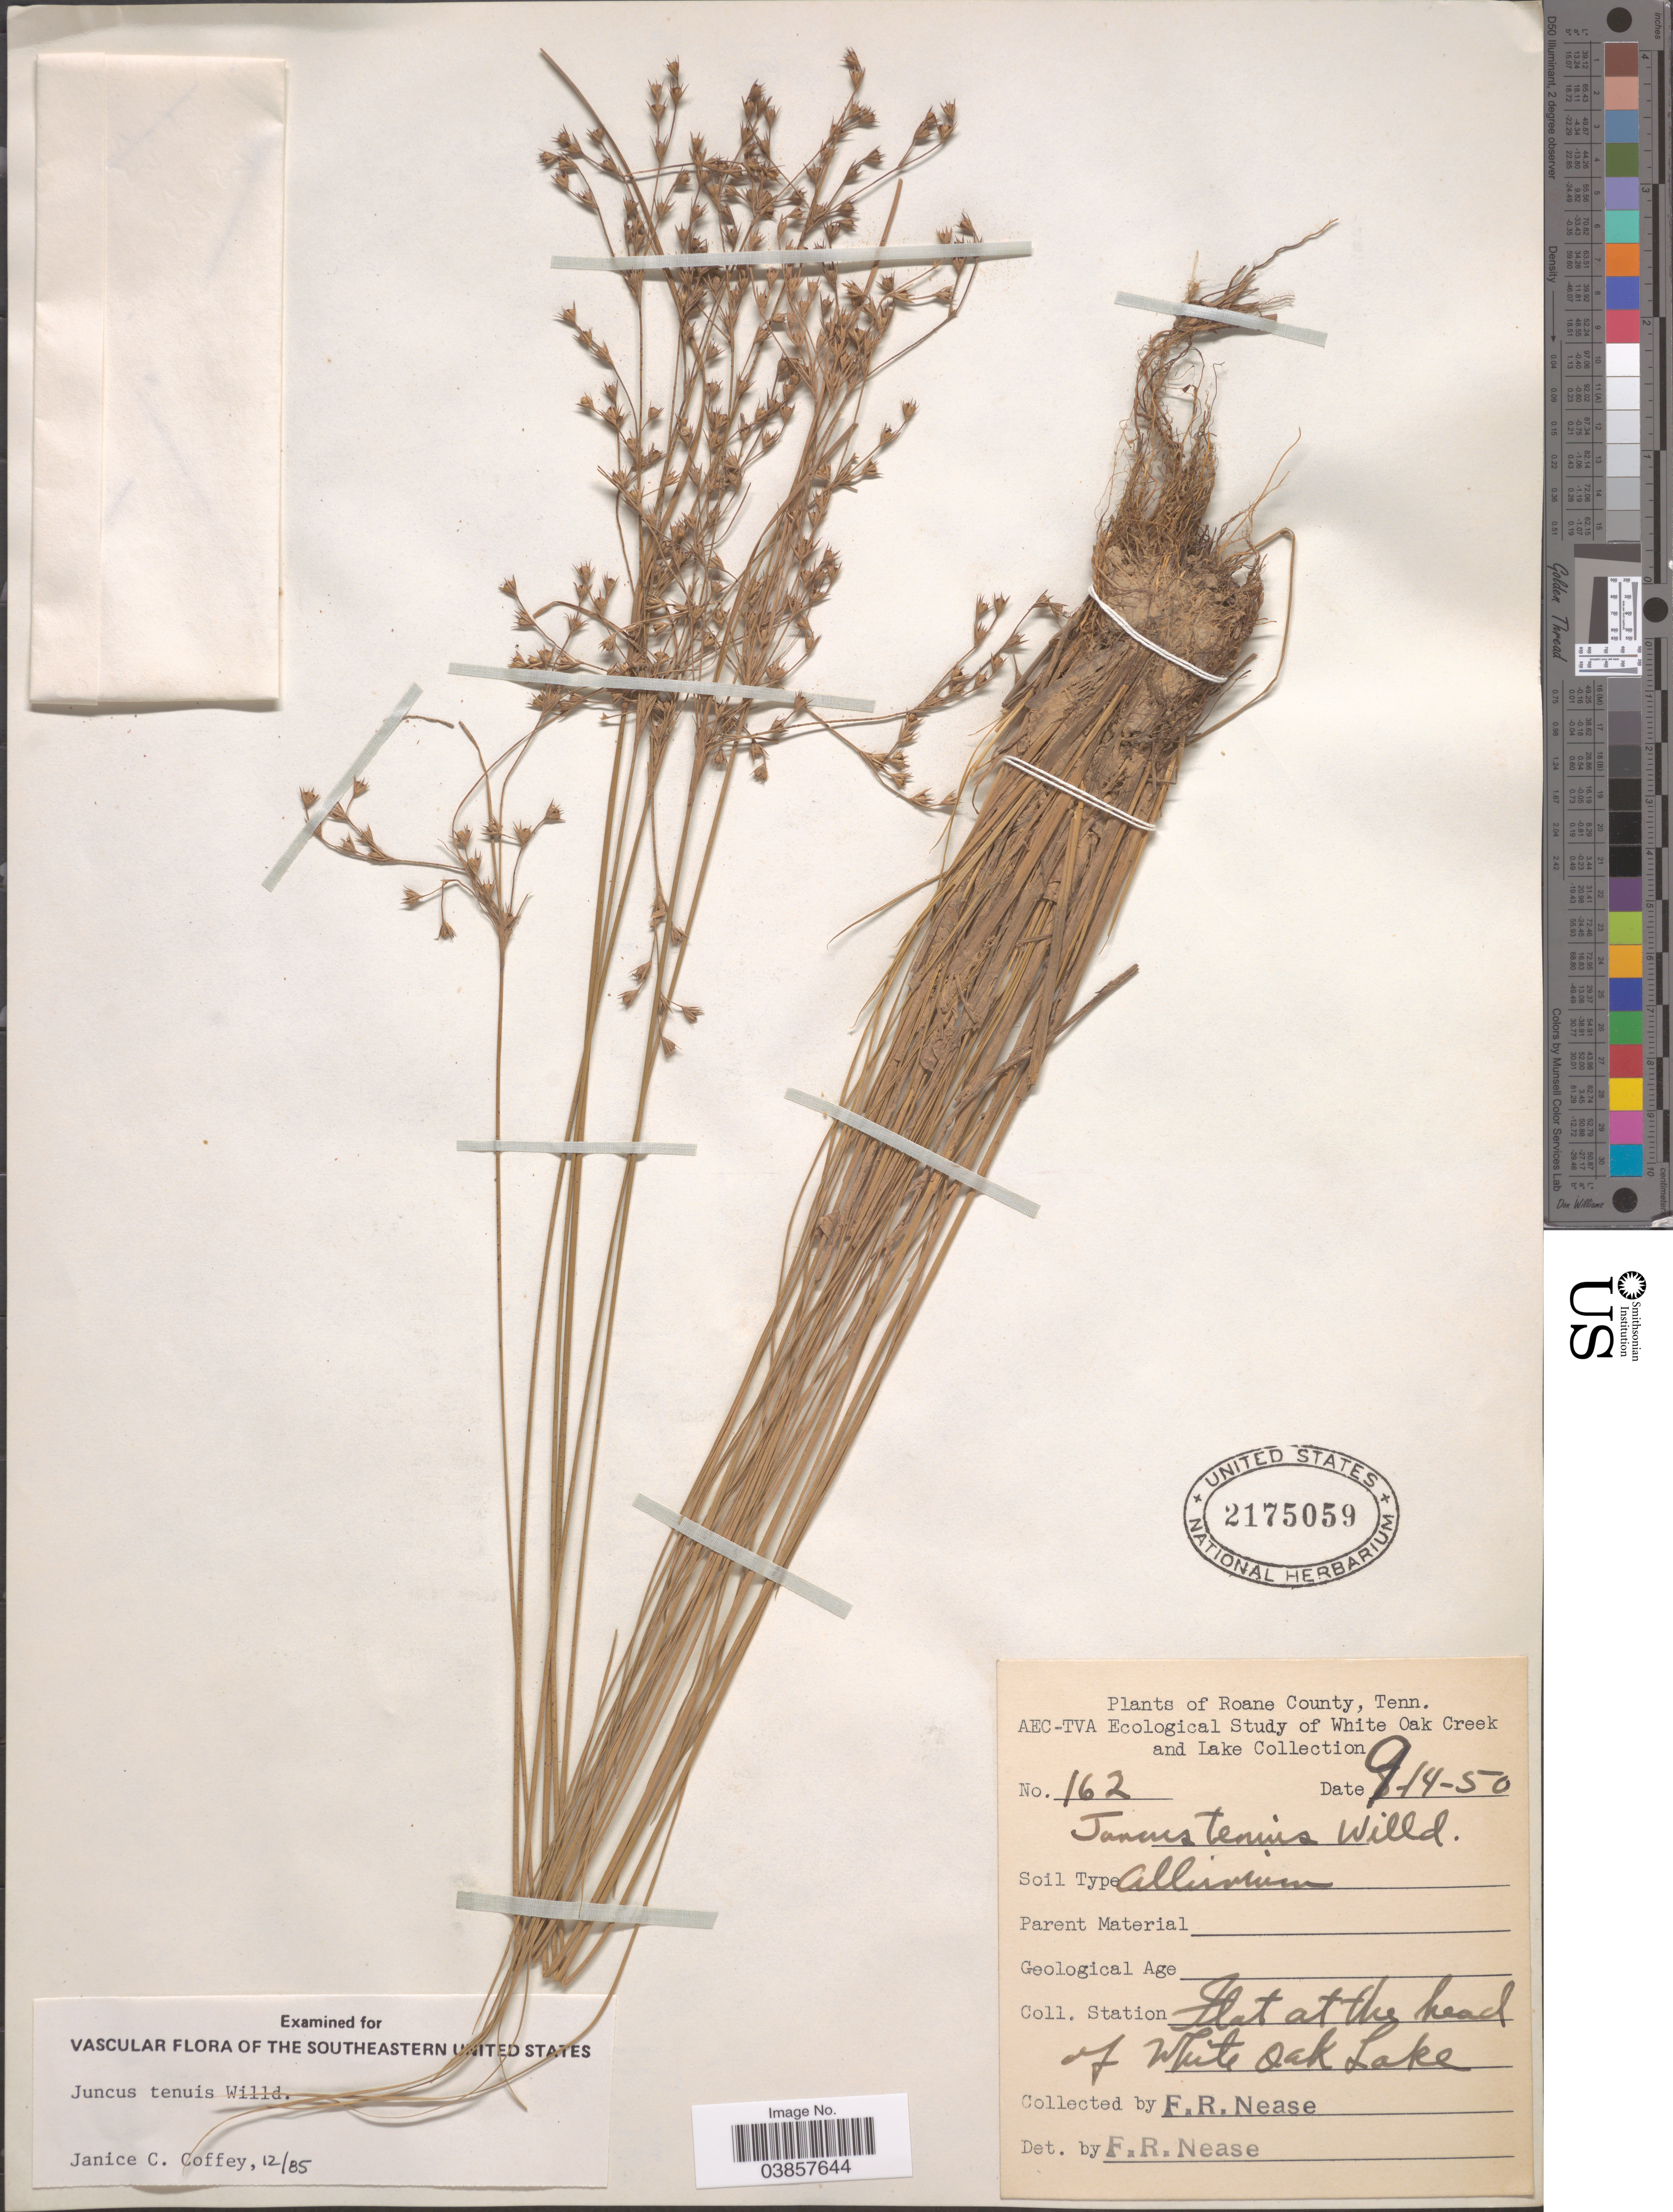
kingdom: Plantae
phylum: Tracheophyta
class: Liliopsida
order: Poales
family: Juncaceae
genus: Juncus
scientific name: Juncus tenuis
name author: Willd.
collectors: F. Nease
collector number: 162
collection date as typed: Transcribed d/m/y: 14/9/50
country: United States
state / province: Tennessee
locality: Roane County. Station Flat at the head of White Oak Lake.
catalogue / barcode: US 2175059